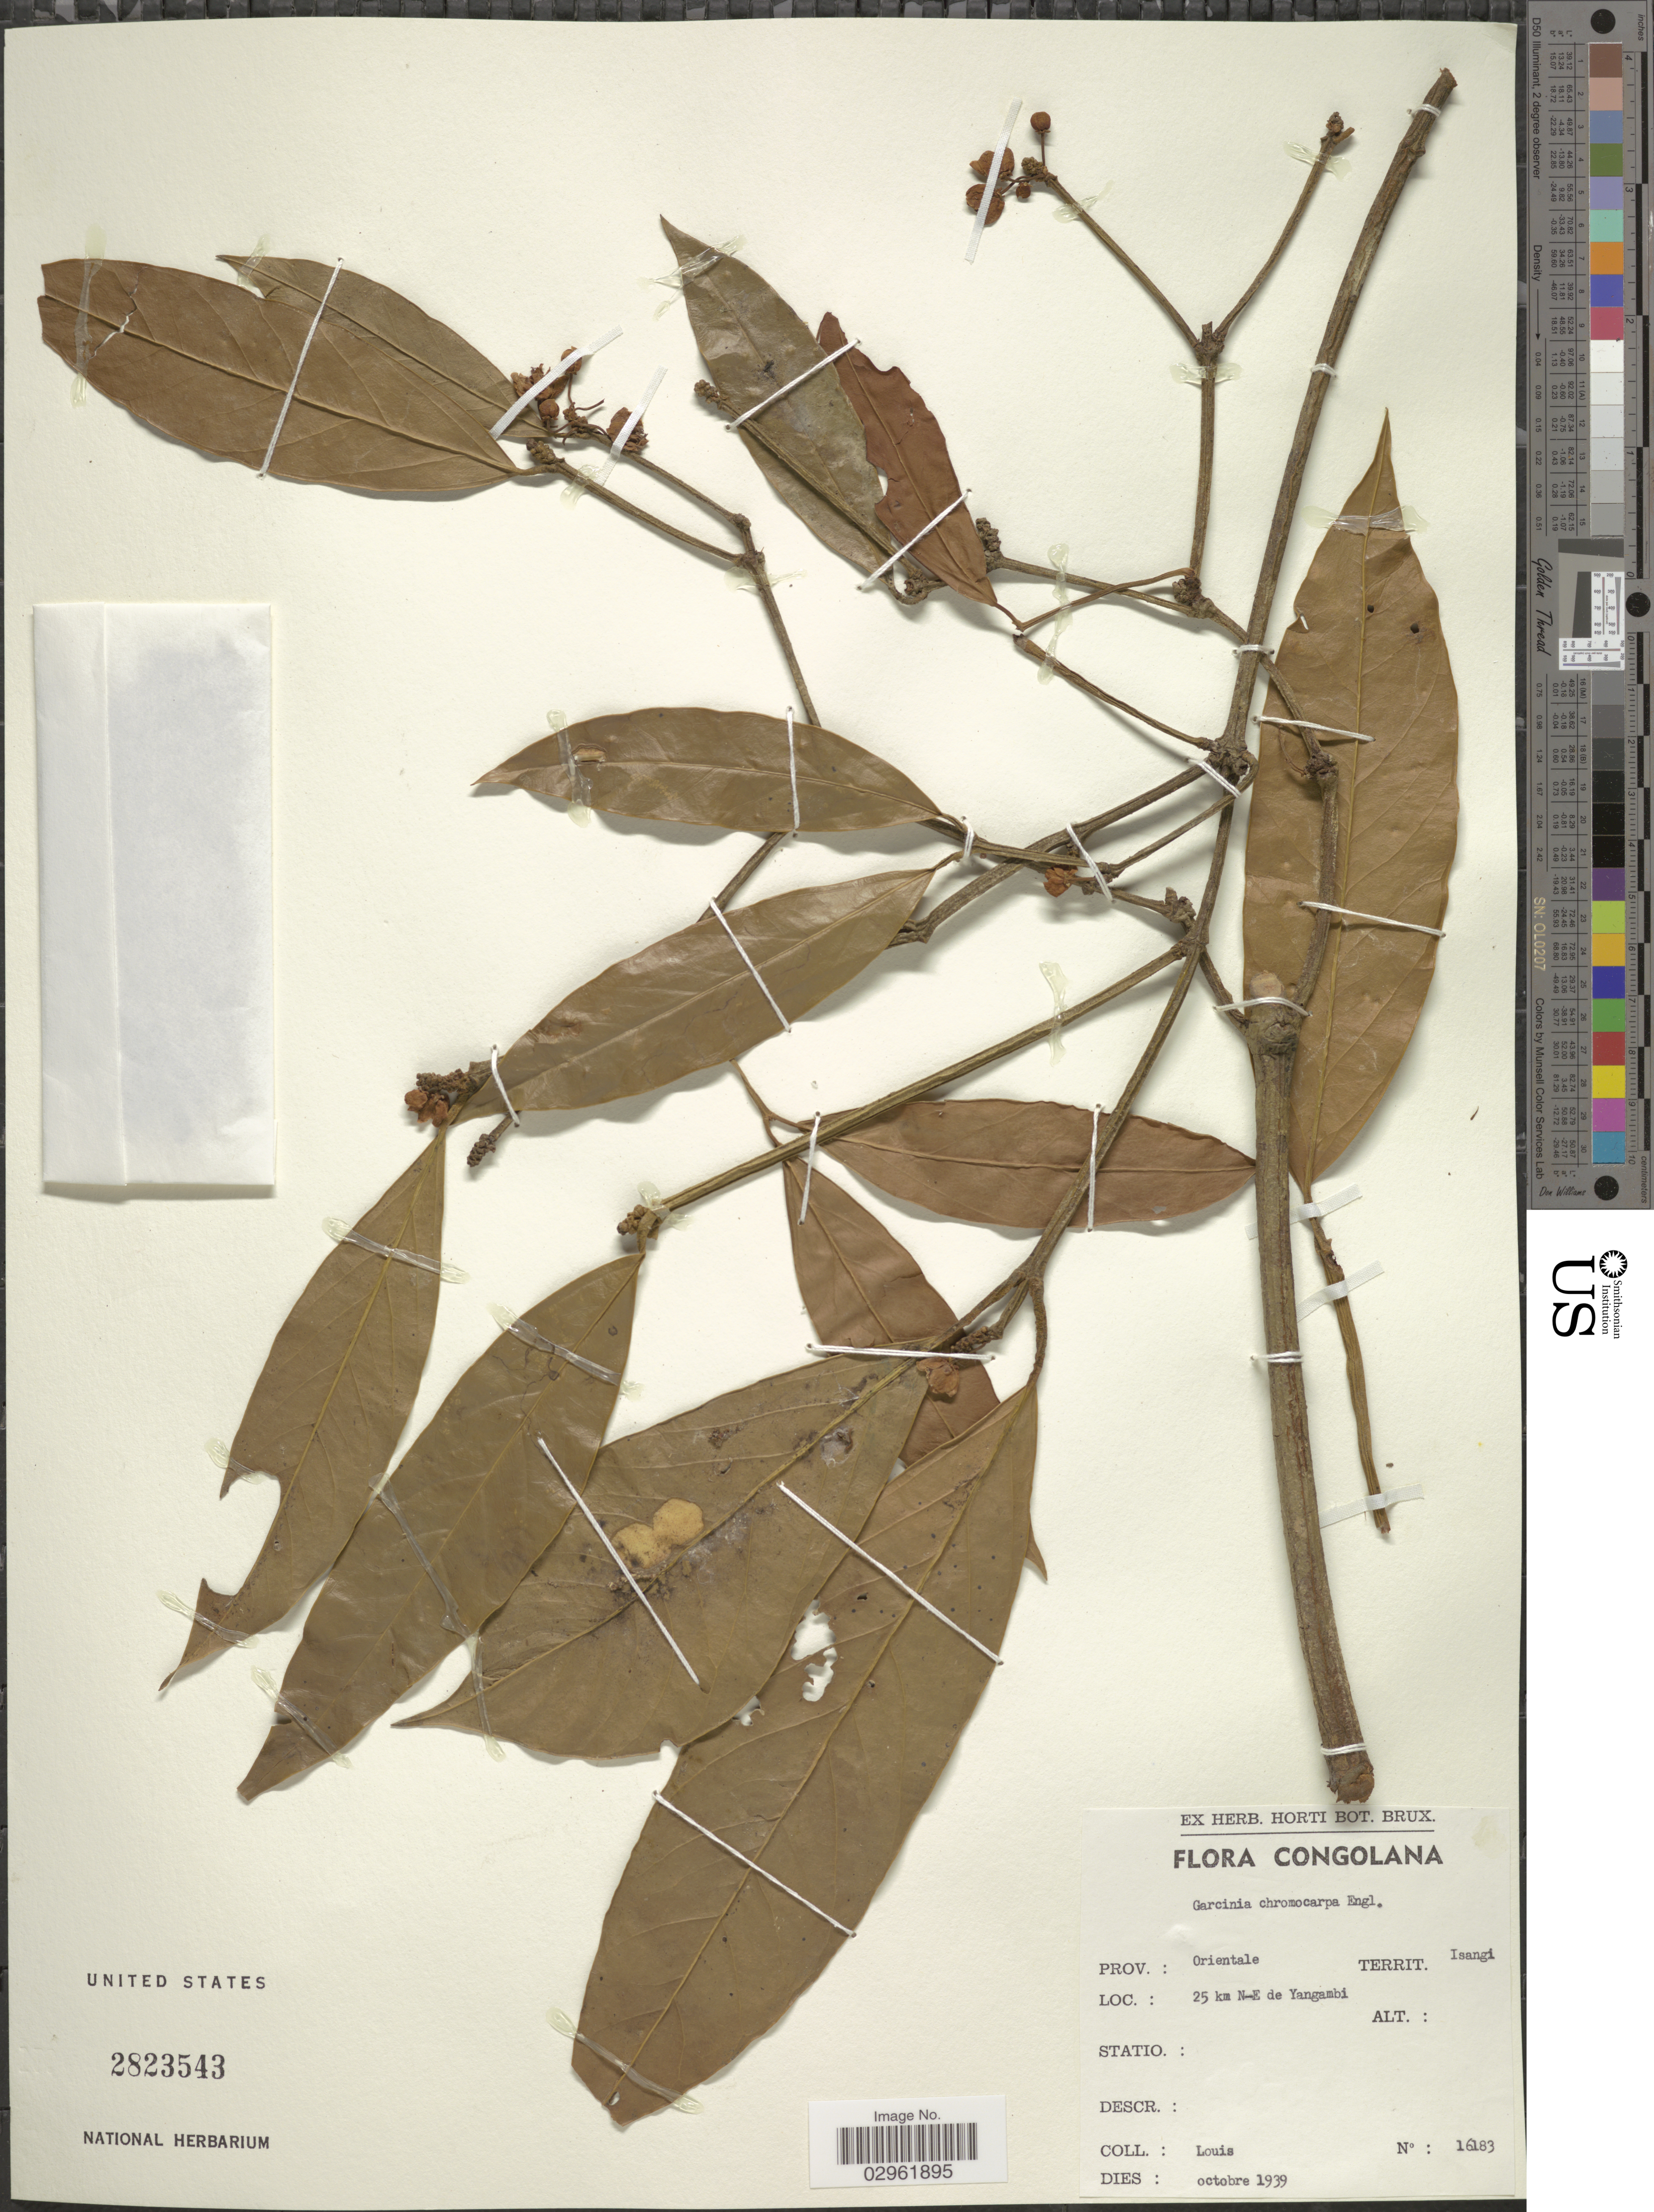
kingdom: Plantae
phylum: Tracheophyta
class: Magnoliopsida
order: Malpighiales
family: Clusiaceae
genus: Garcinia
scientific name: Garcinia chromocarpa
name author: Engl.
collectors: -. Louis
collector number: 16183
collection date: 1939-10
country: Congo, Democratic Republic of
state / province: Tshopo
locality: Congolana, Territ. Isangi, 25 km N-E de Yangambi.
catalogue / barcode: US 2823543